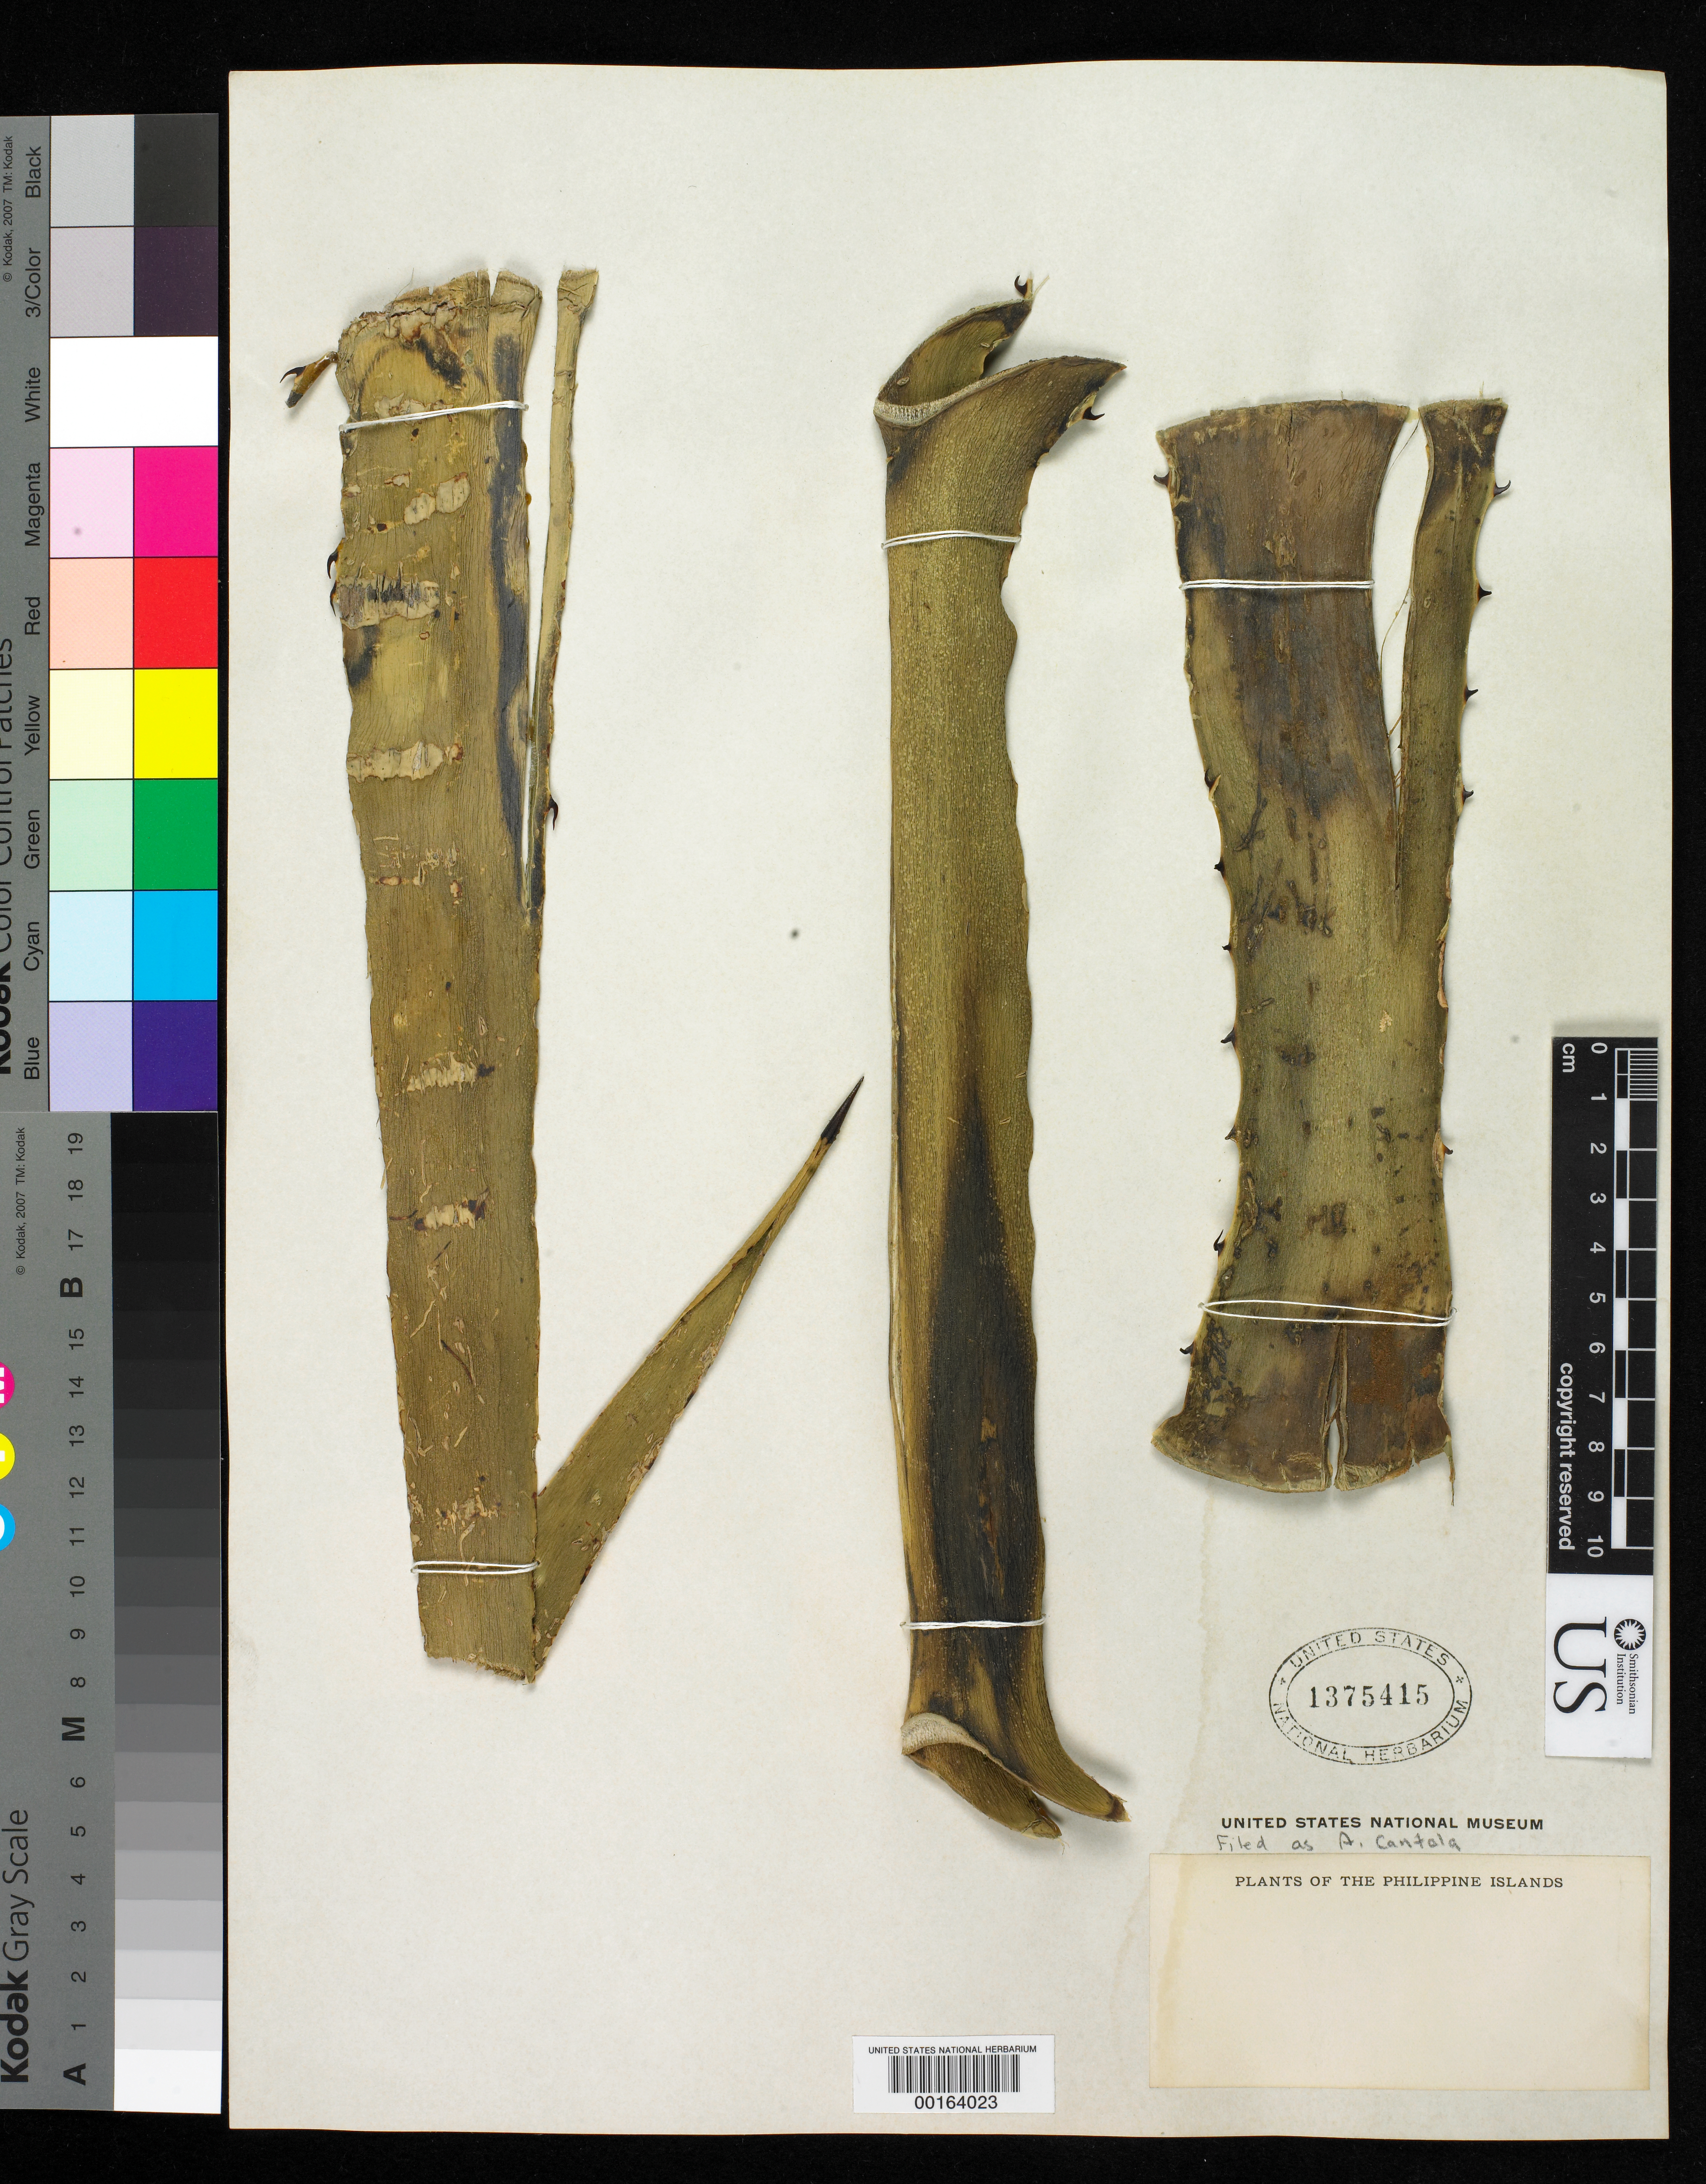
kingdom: Plantae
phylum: Tracheophyta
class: Liliopsida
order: Asparagales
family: Asparagaceae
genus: Agave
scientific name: Agave cantala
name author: (Haw.) Roxb. ex Salm-Dyck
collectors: J. V. Santos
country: Philippines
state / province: Muslim Mindanao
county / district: Sulu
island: Cagayan Sulu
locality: Roadside, Lupa Pula, SW side of Cagayan de Sulu I.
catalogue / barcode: US 1375415